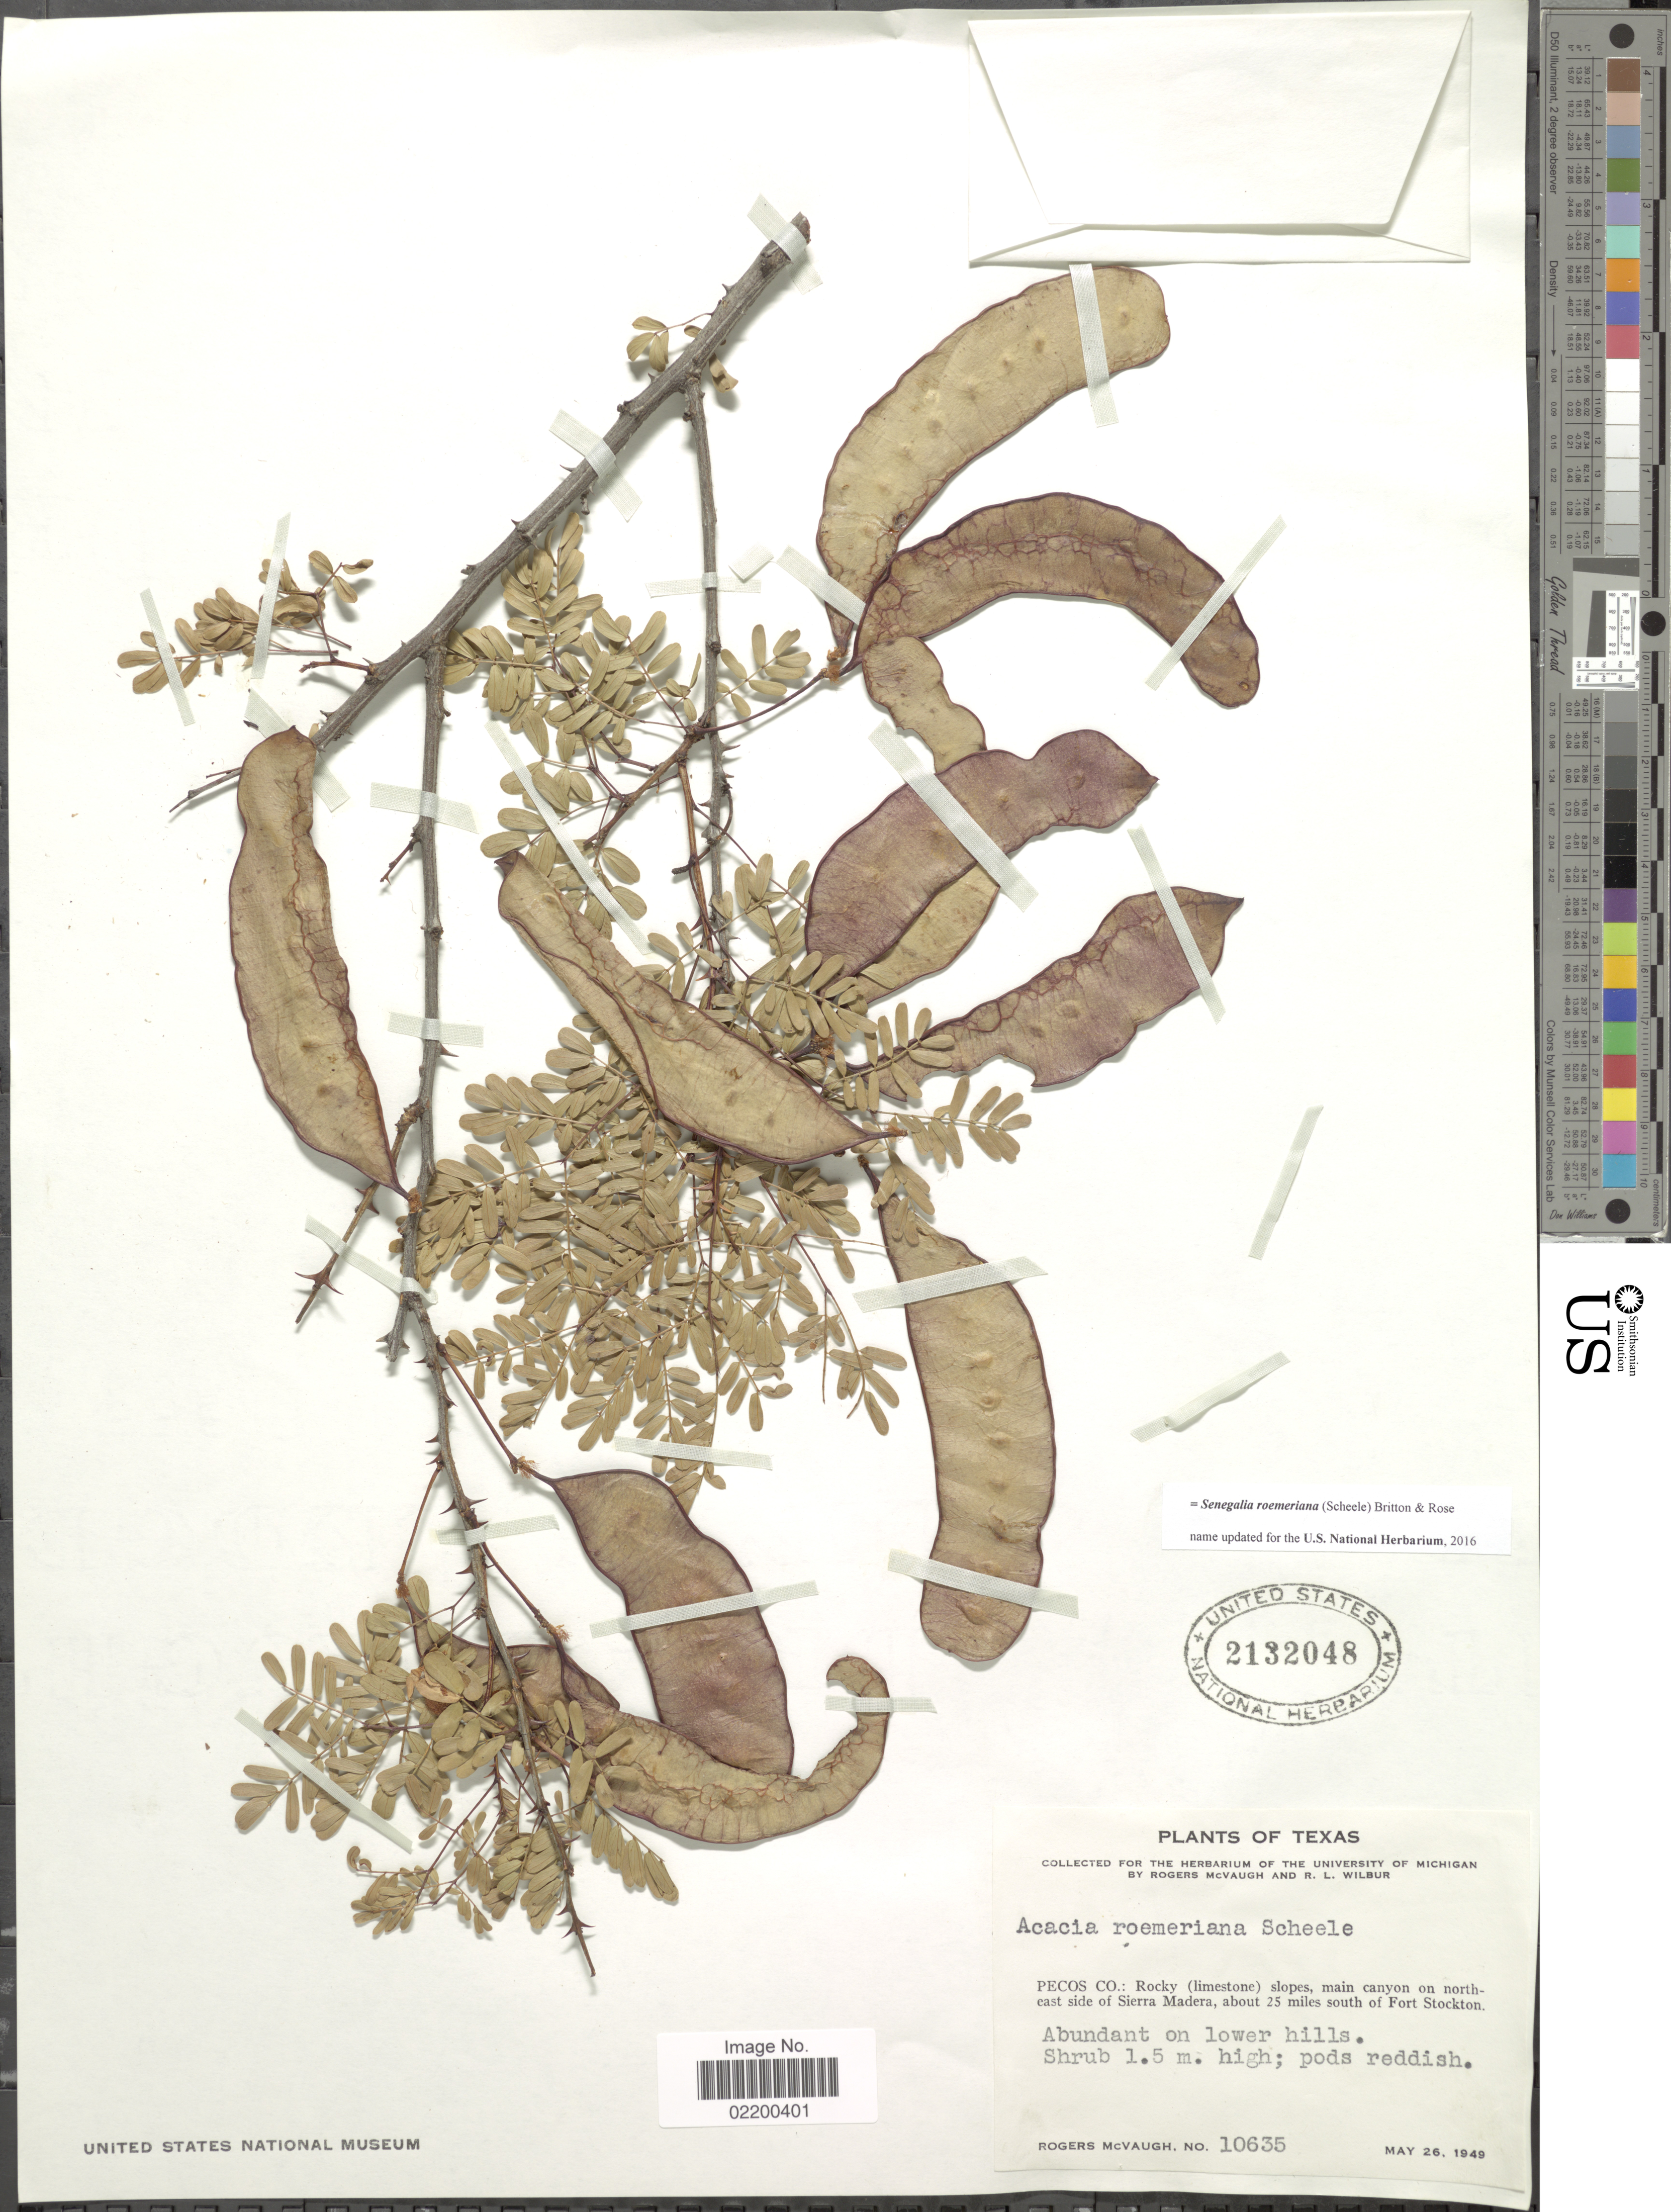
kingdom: Plantae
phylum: Tracheophyta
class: Magnoliopsida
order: Fabales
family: Fabaceae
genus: Senegalia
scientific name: Senegalia roemeriana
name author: (Scheele) Britton & Rose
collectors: R. McVaugh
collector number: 10635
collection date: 1949-05-26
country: United States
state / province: Texas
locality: Pecos Co: Rocky (limestone) slopes, main canyon on northeast side of Sierra Madera, about 25 miles south of Fort Stockton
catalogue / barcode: US 2132048